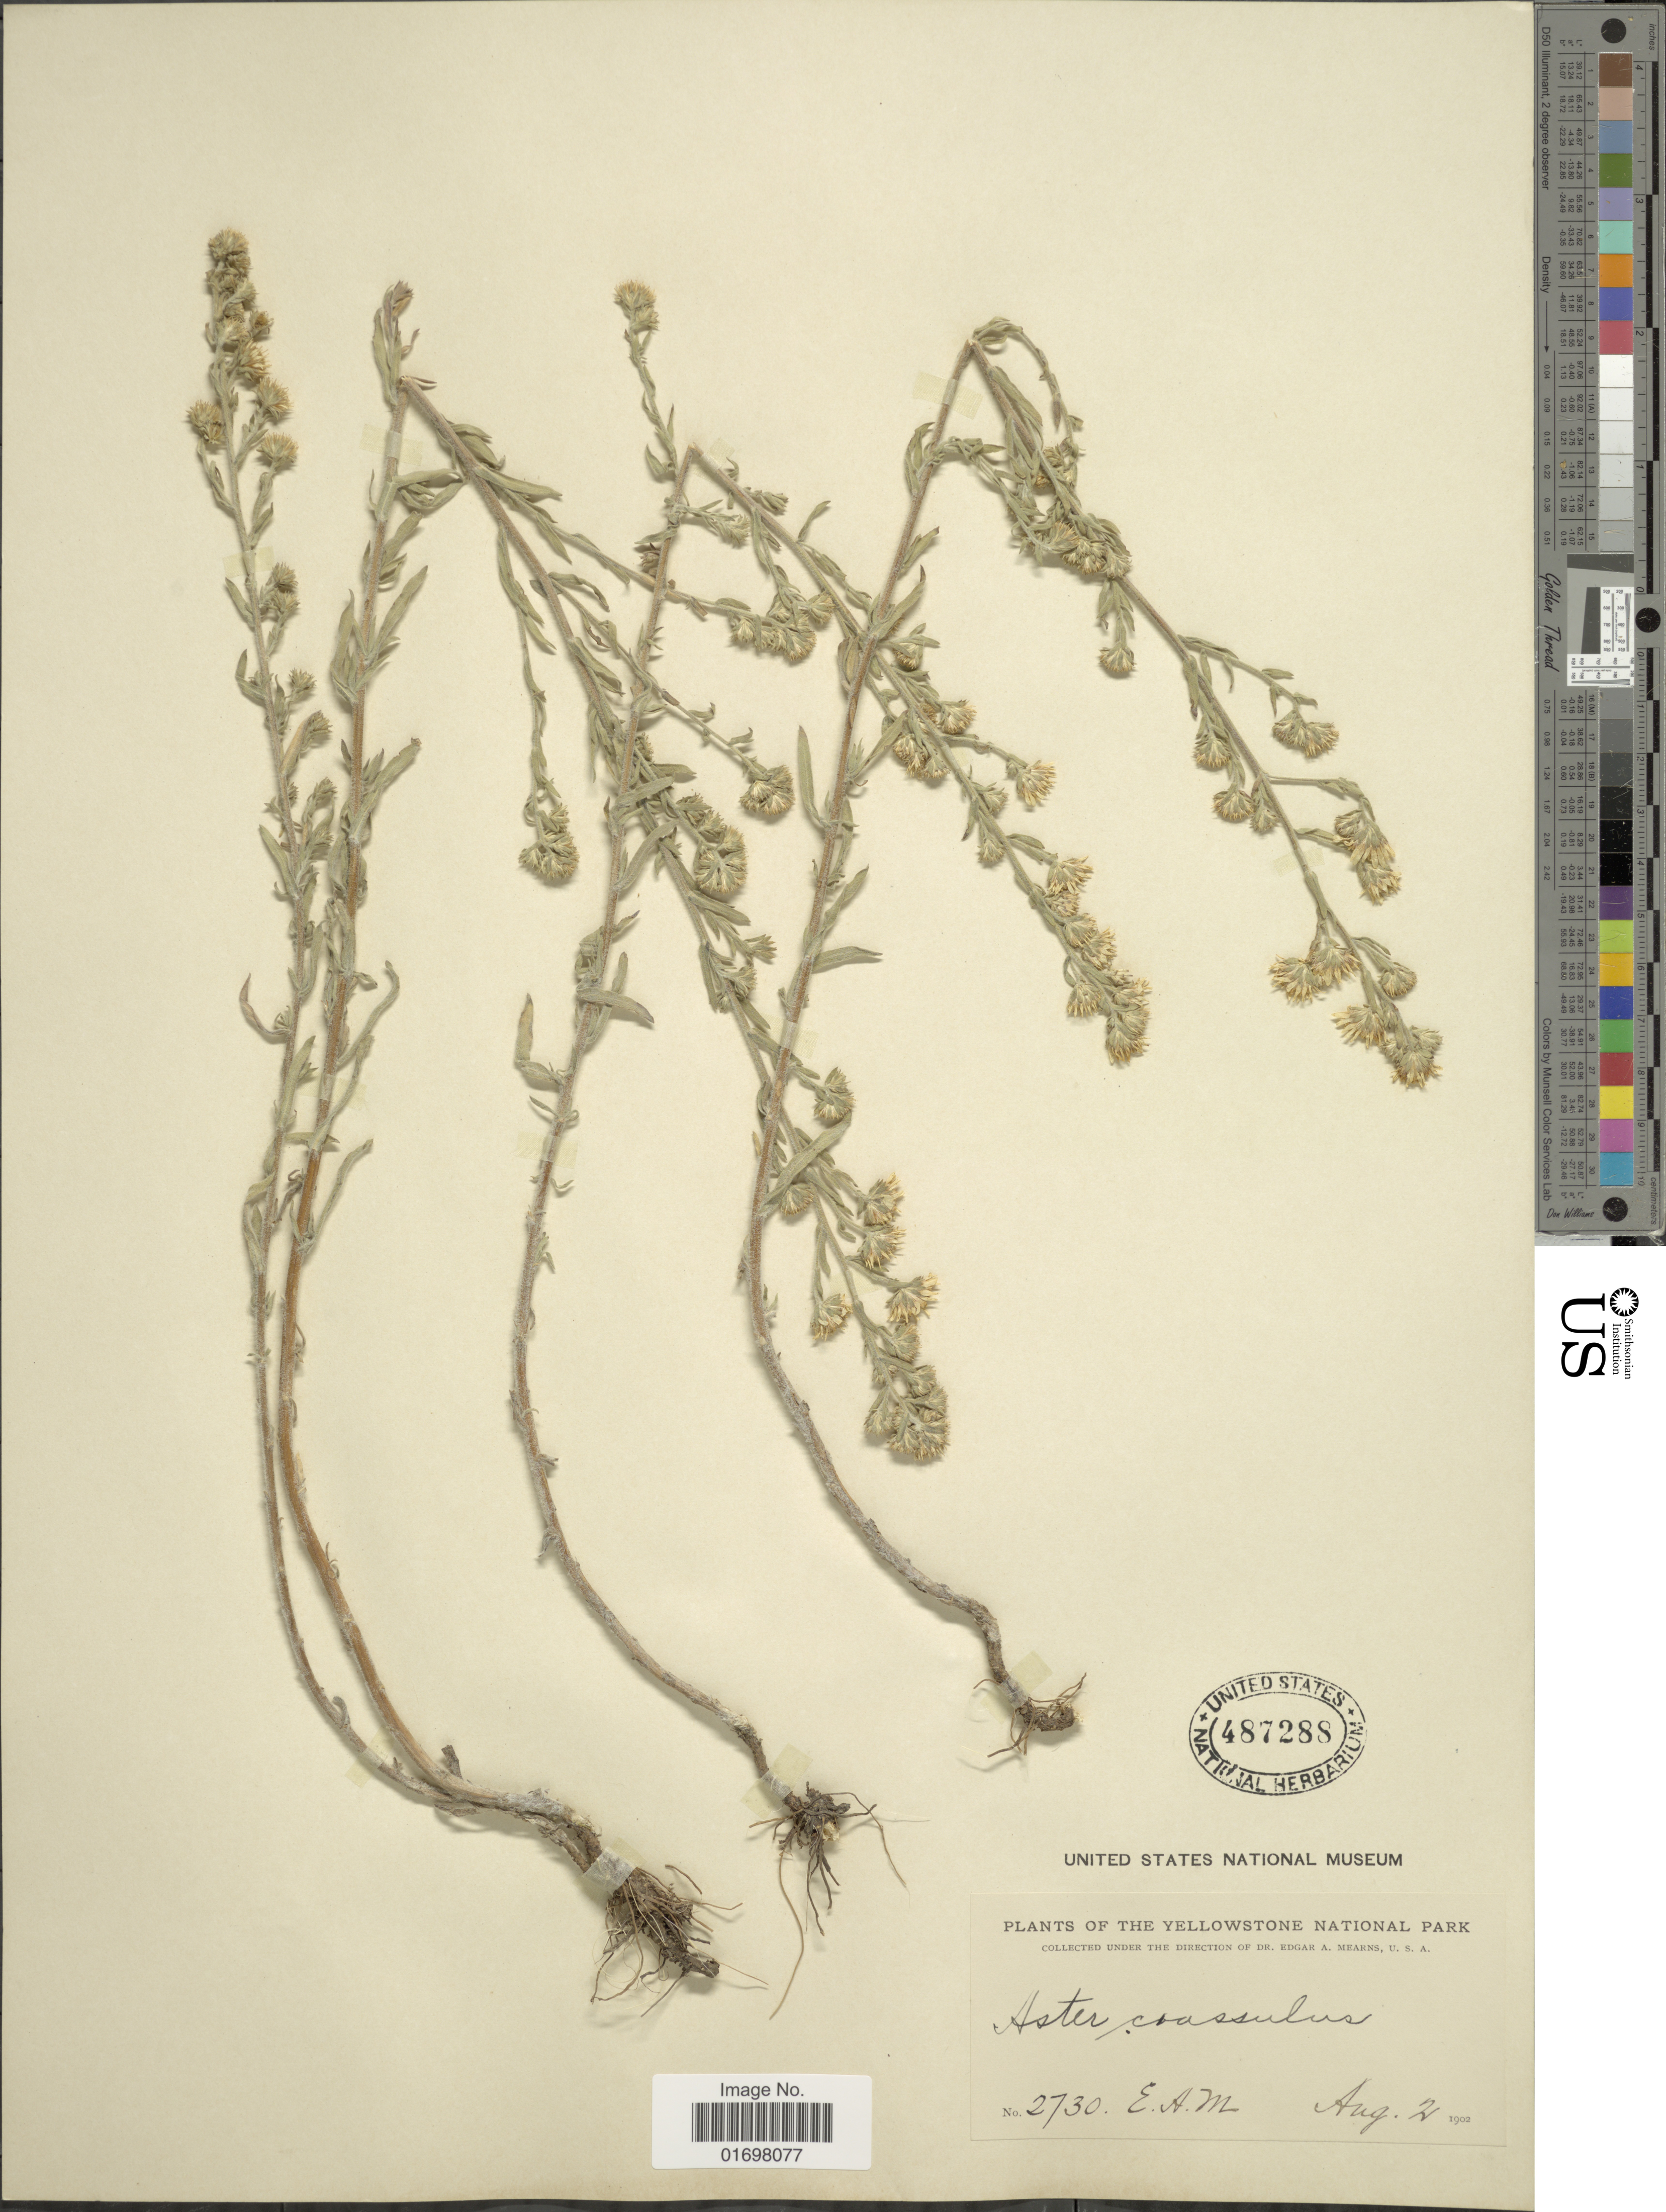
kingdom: Plantae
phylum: Tracheophyta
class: Magnoliopsida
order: Asterales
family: Asteraceae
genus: Symphyotrichum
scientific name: Symphyotrichum falcatum var. commutatum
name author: (Torr. & A. Gray) G.L. Nesom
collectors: E. A. Mearns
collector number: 2730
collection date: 1902-08-02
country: United States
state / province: Wyoming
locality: The Yellowstone National Park.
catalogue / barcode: US 487288